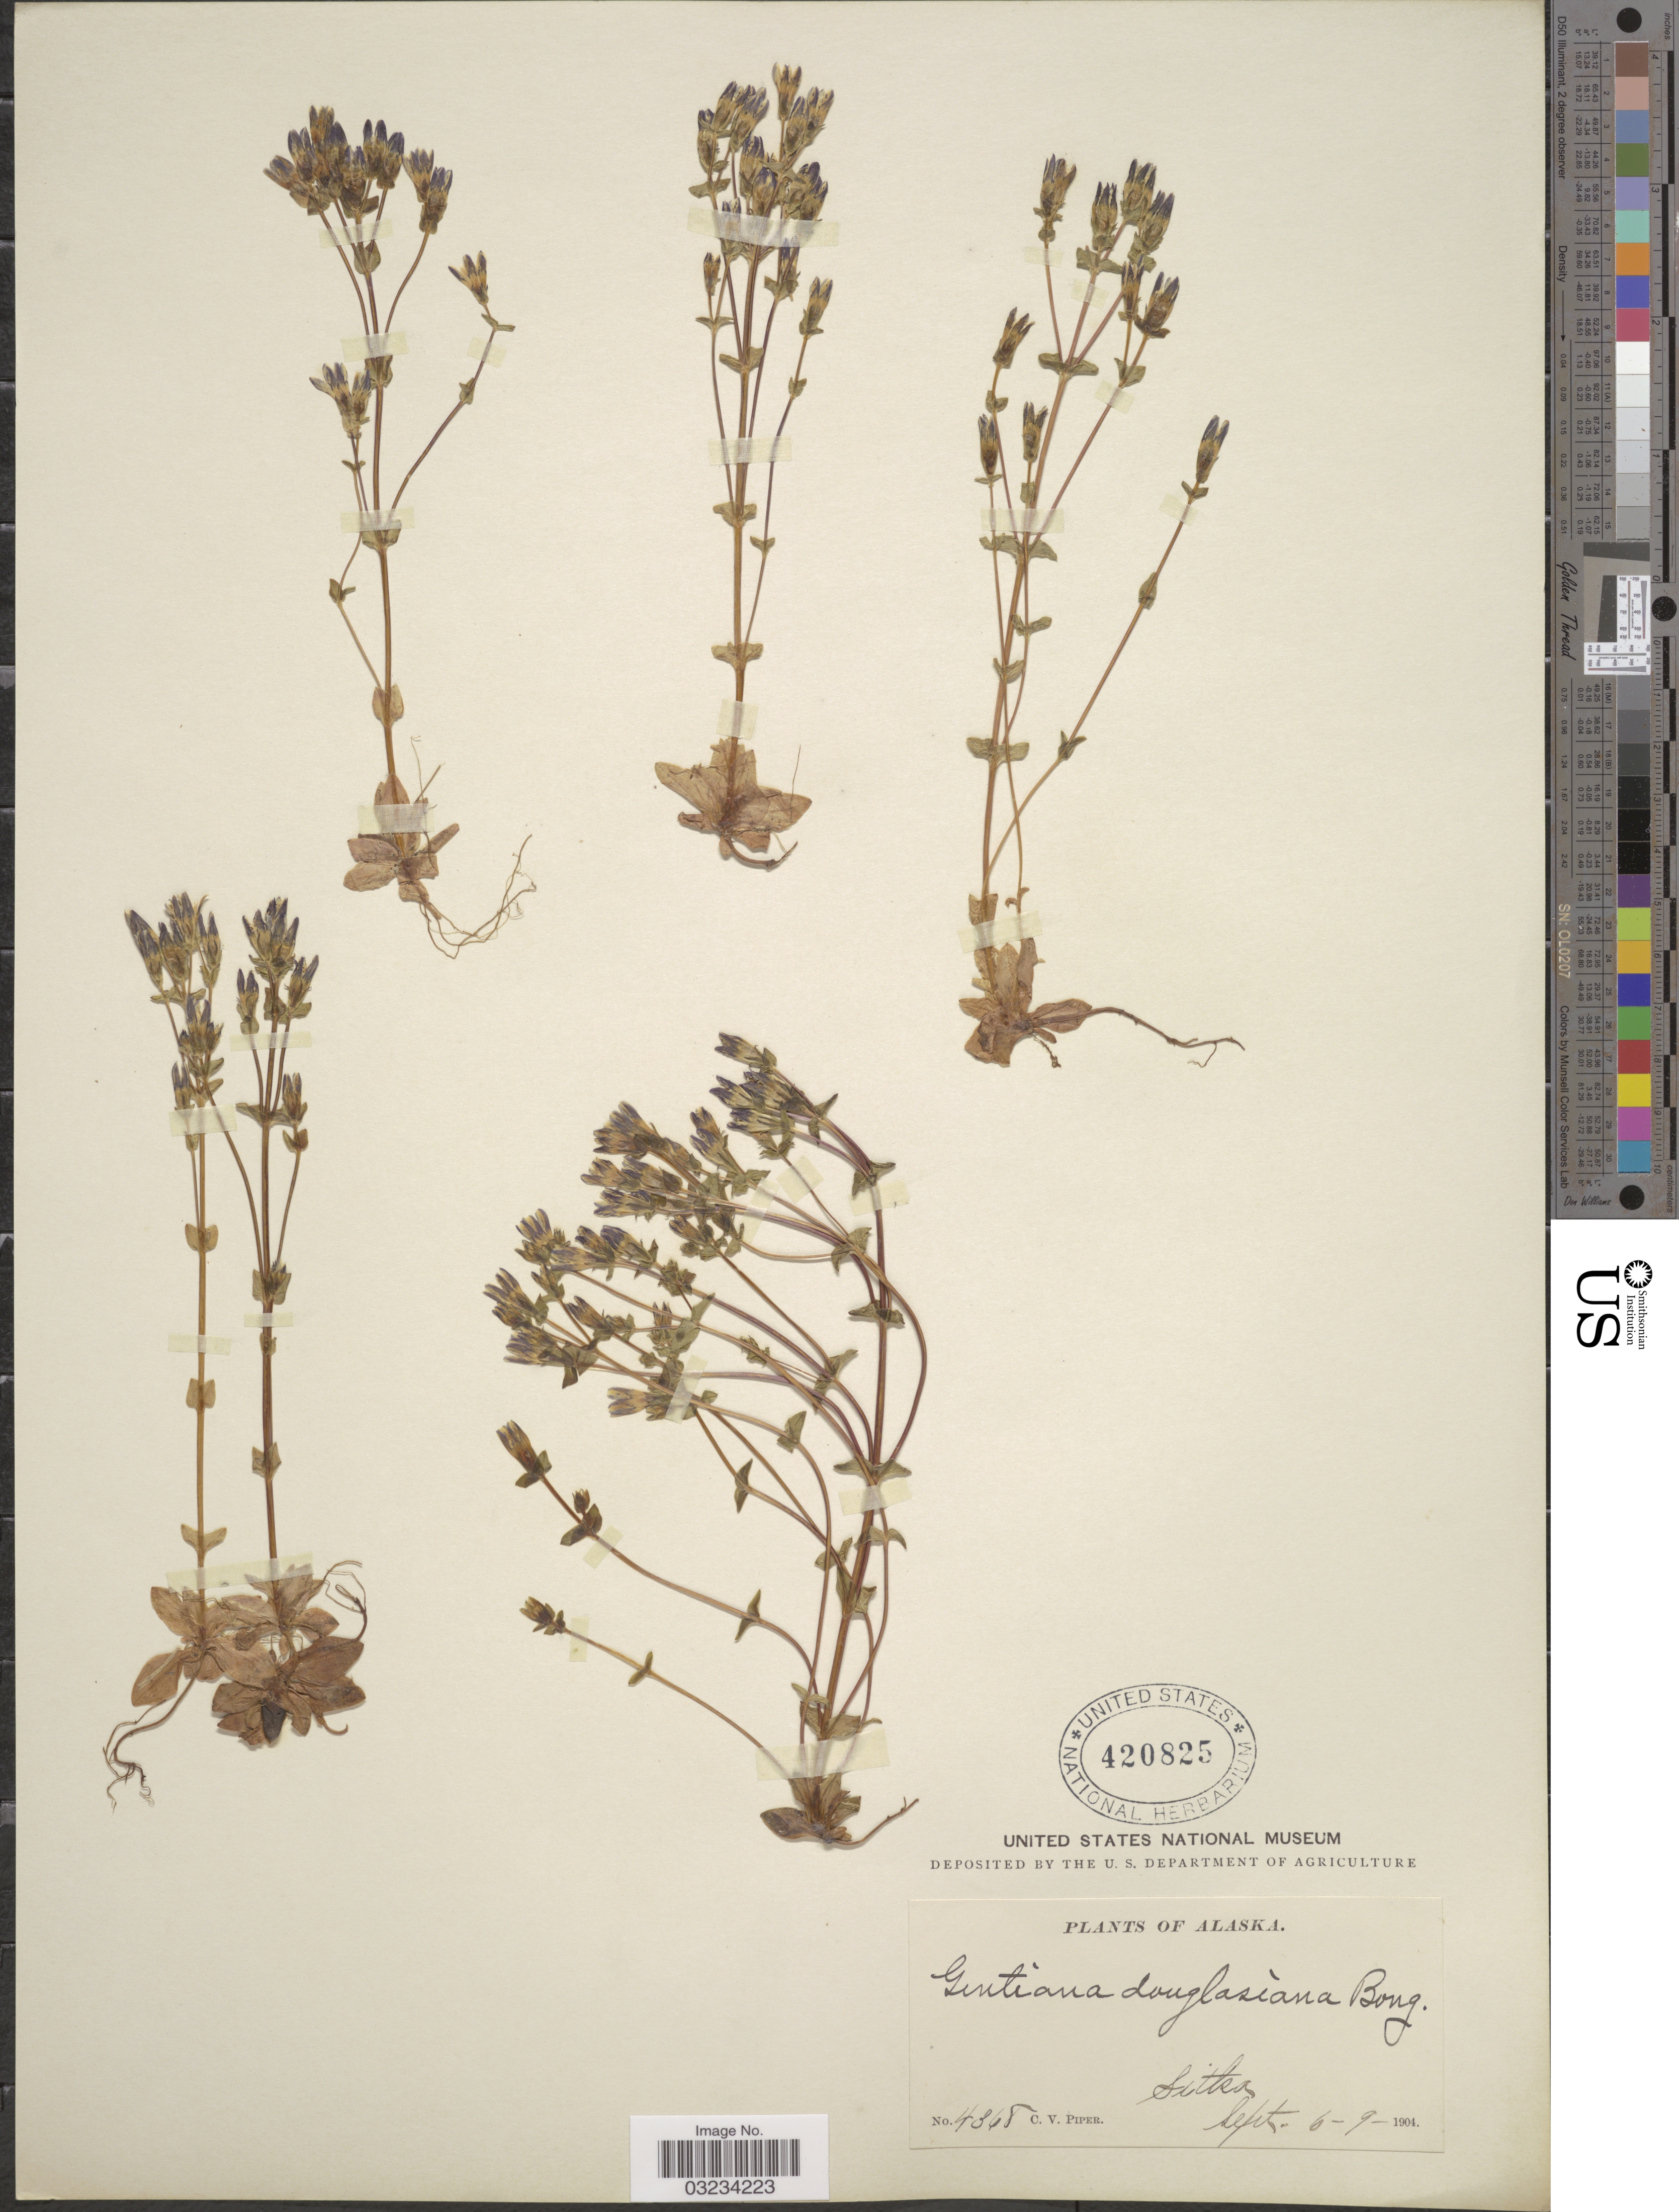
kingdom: Plantae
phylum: Tracheophyta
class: Magnoliopsida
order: Gentianales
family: Gentianaceae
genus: Gentiana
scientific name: Gentiana douglasiana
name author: Bong.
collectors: C. V. Piper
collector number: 4368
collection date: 1904-09-06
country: United States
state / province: Alaska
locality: Sitka.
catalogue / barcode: US 420825